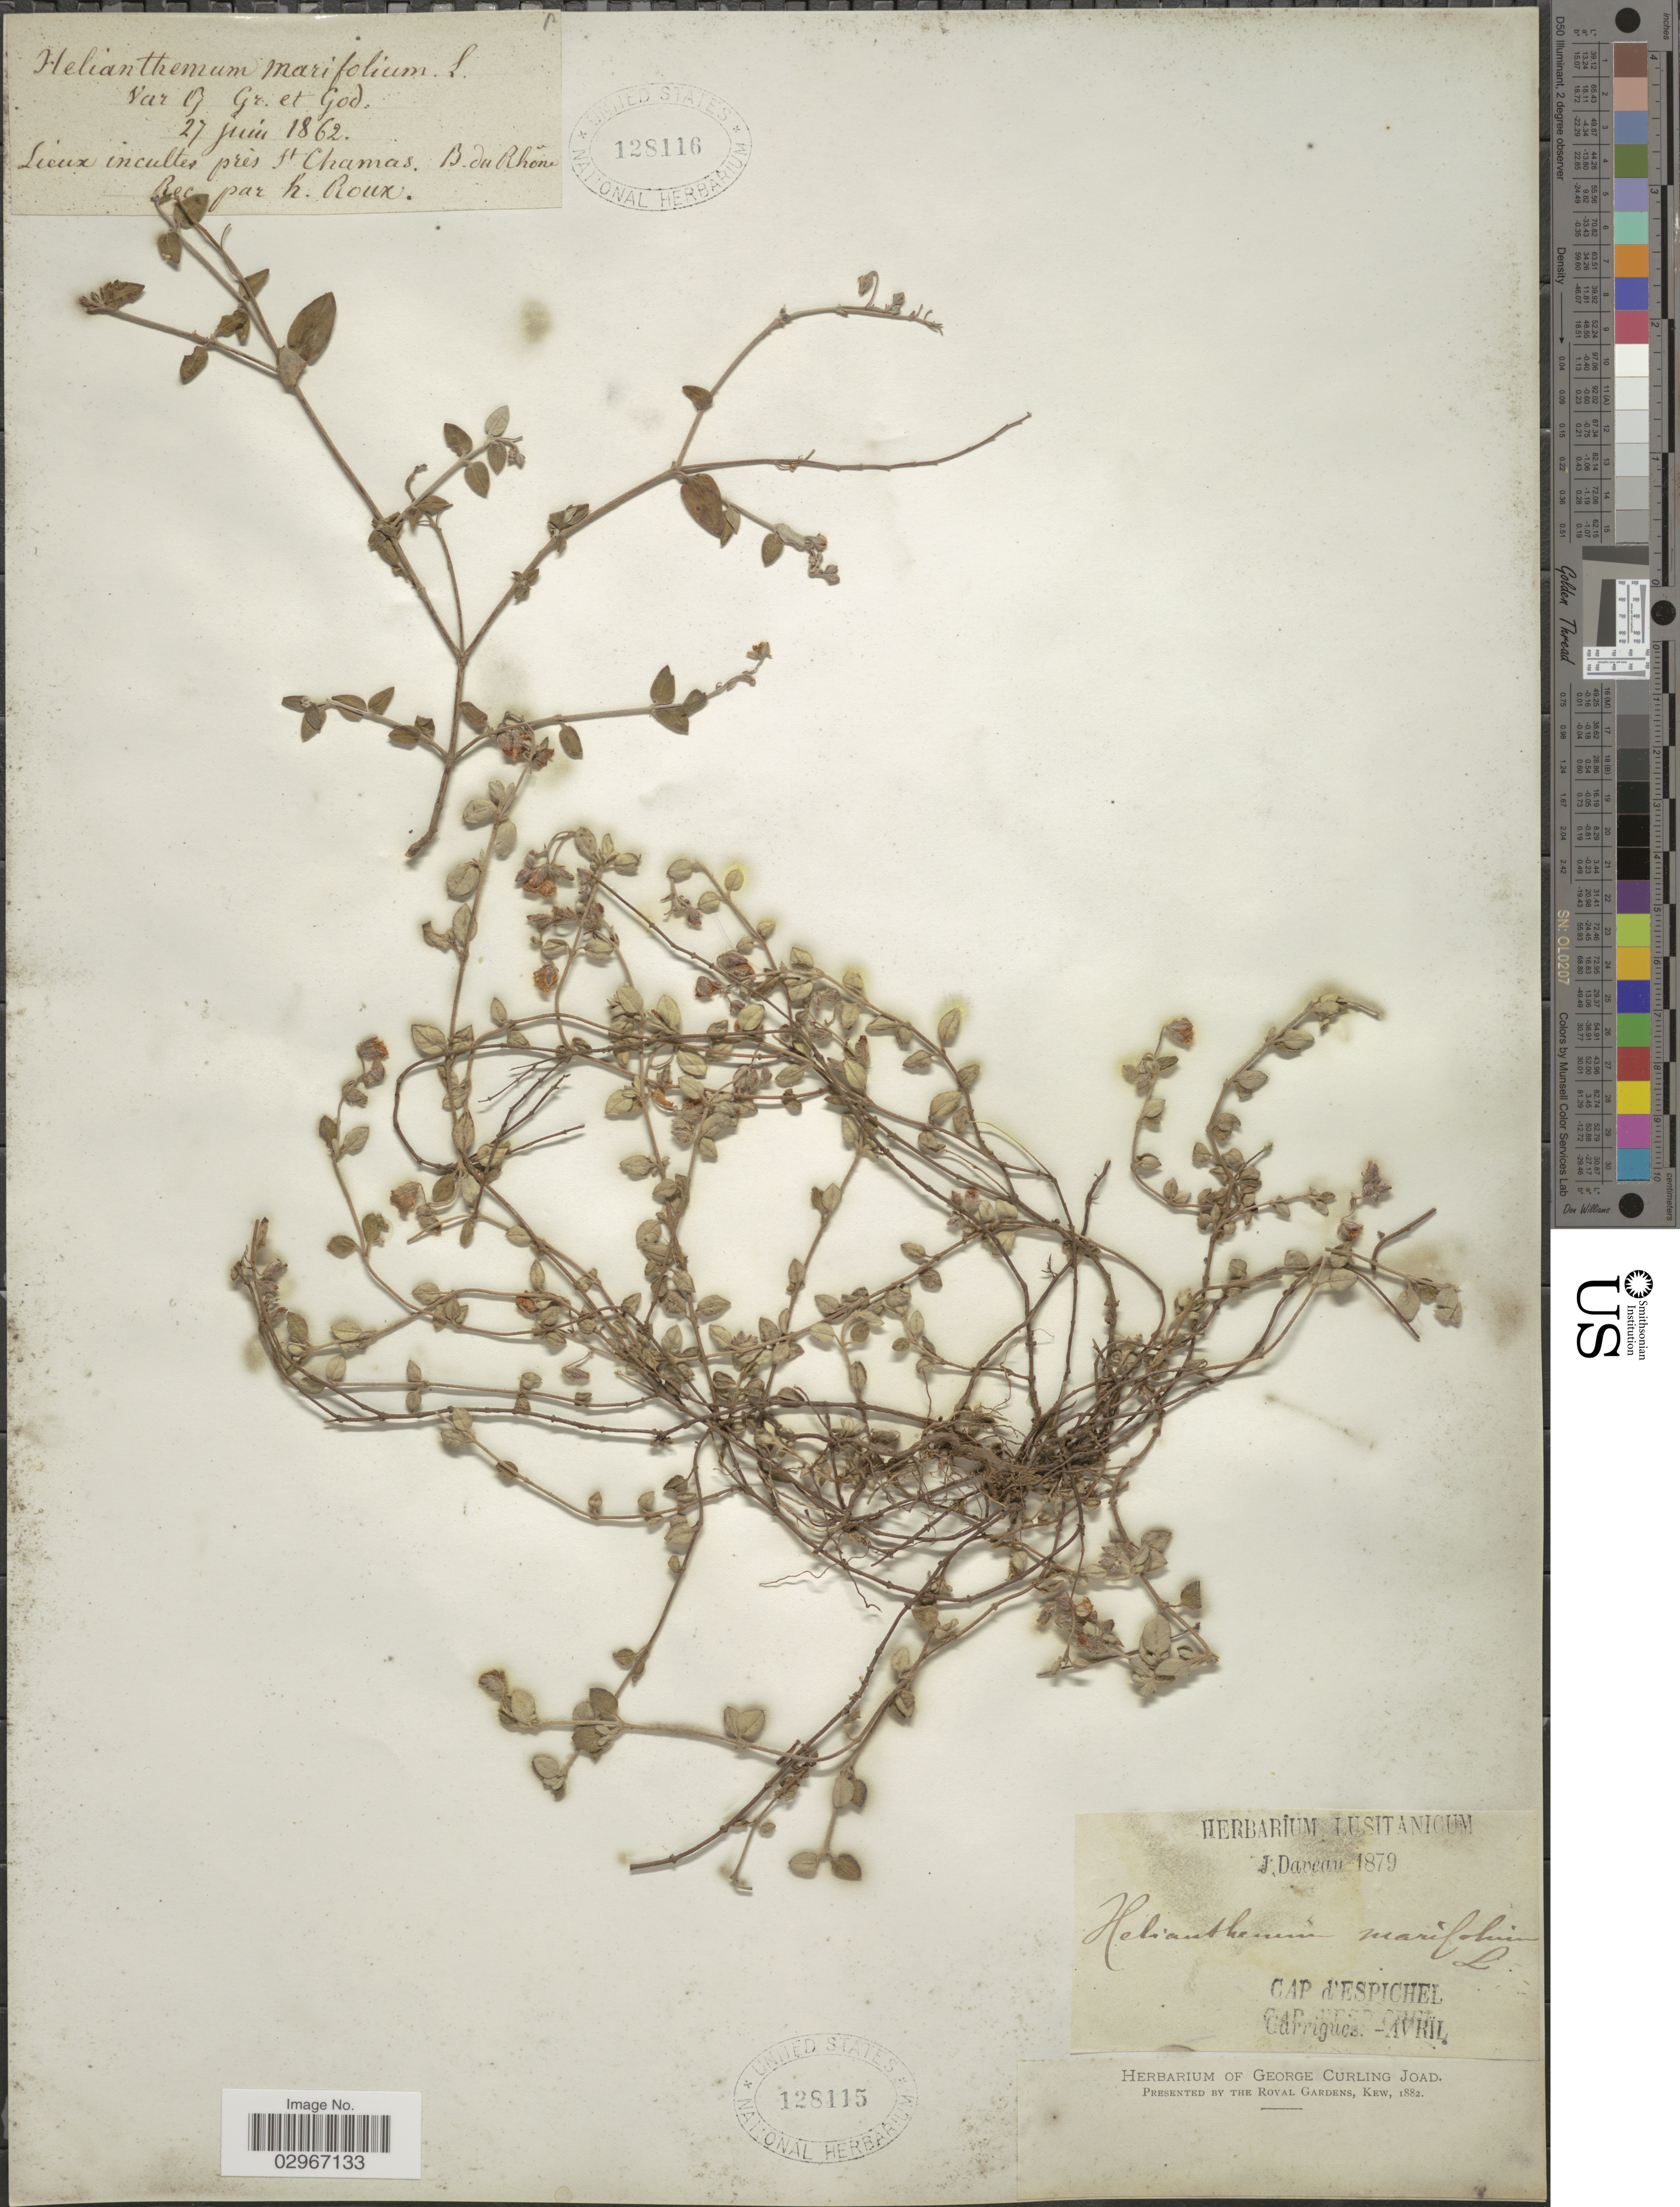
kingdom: Plantae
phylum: Tracheophyta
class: Magnoliopsida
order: Malvales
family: Cistaceae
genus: Helianthemum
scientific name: Helianthemum marifolium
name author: (L.) Mill.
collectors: -. le Roux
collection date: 1862-06-27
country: France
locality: Lieux incultes près St. Chamas. B. du Rhone.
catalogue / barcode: US 128116-2